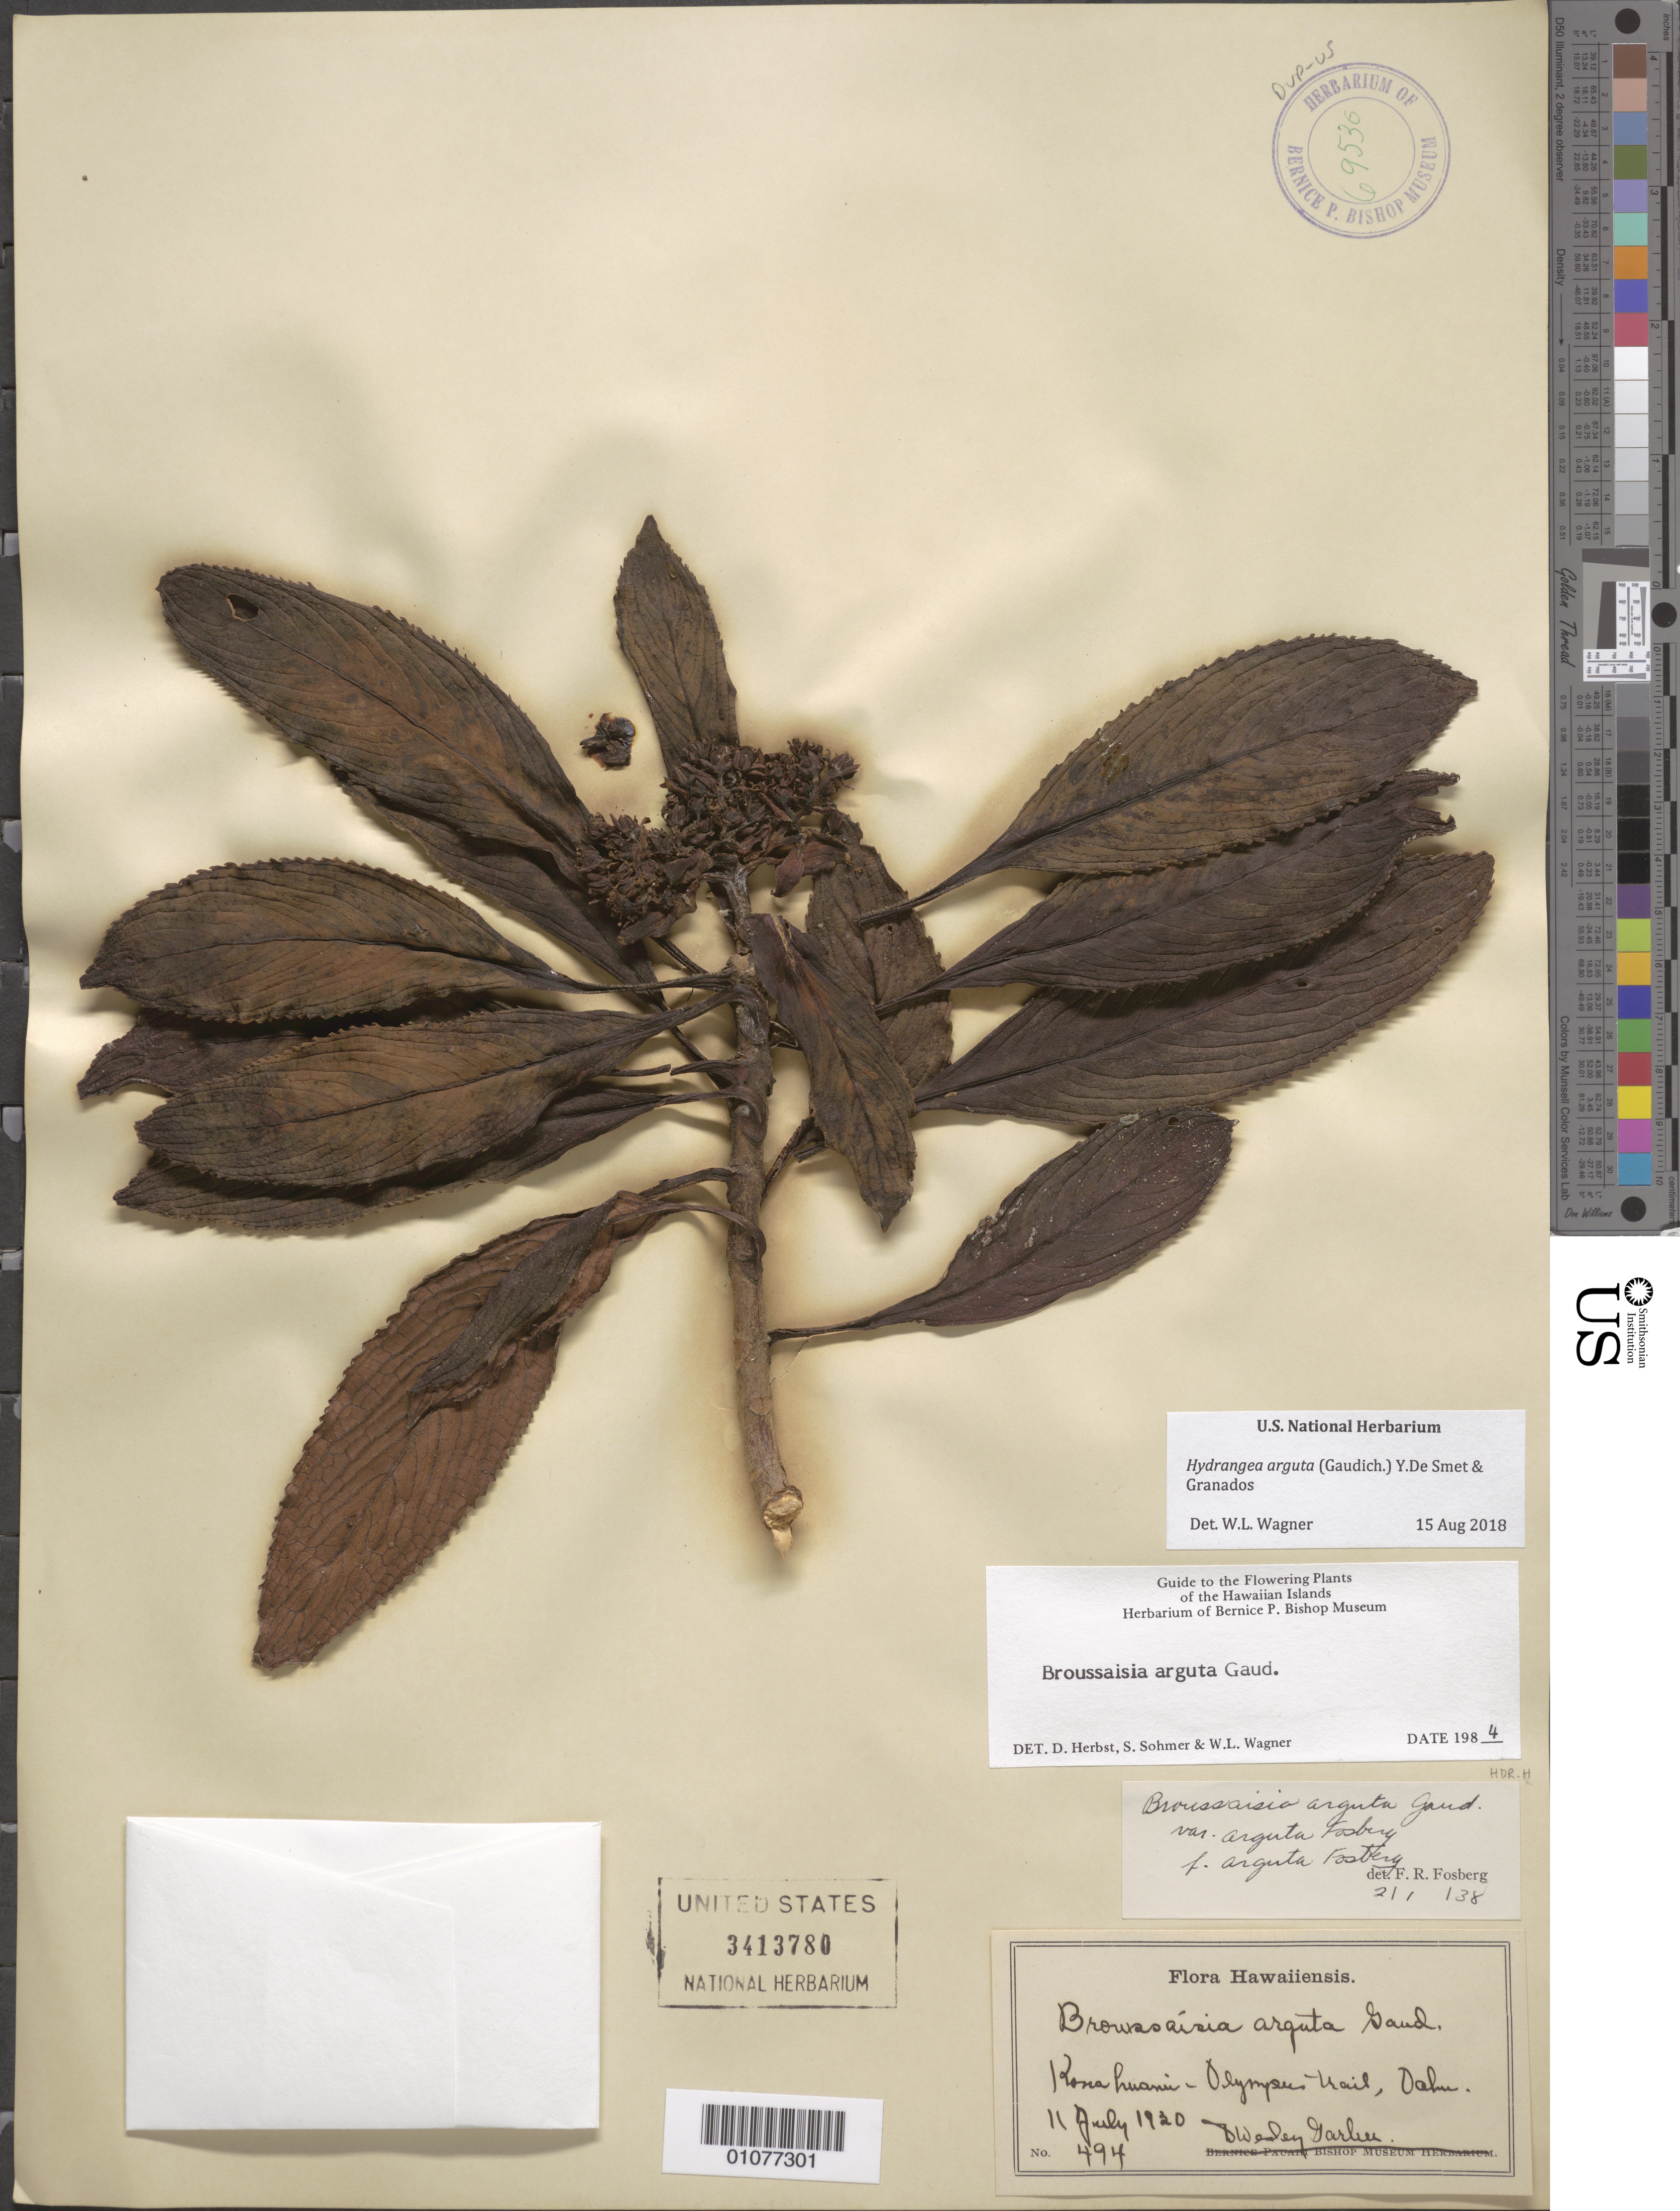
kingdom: Plantae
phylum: Tracheophyta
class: Magnoliopsida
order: Cornales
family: Hydrangeaceae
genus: Hydrangea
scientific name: Hydrangea arguta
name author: (Gaudich.) Y. De Smet & C. Granados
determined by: Wagner, W. L., (BOT), Smithsonian Institution - National Museum of Natural History (UNITED STATES)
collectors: D. W. Garber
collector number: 494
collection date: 1920-07-11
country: United States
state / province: Hawaii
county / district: Hawaii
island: Oahu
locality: Konahuanui-Olympus trail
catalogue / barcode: US 3413780